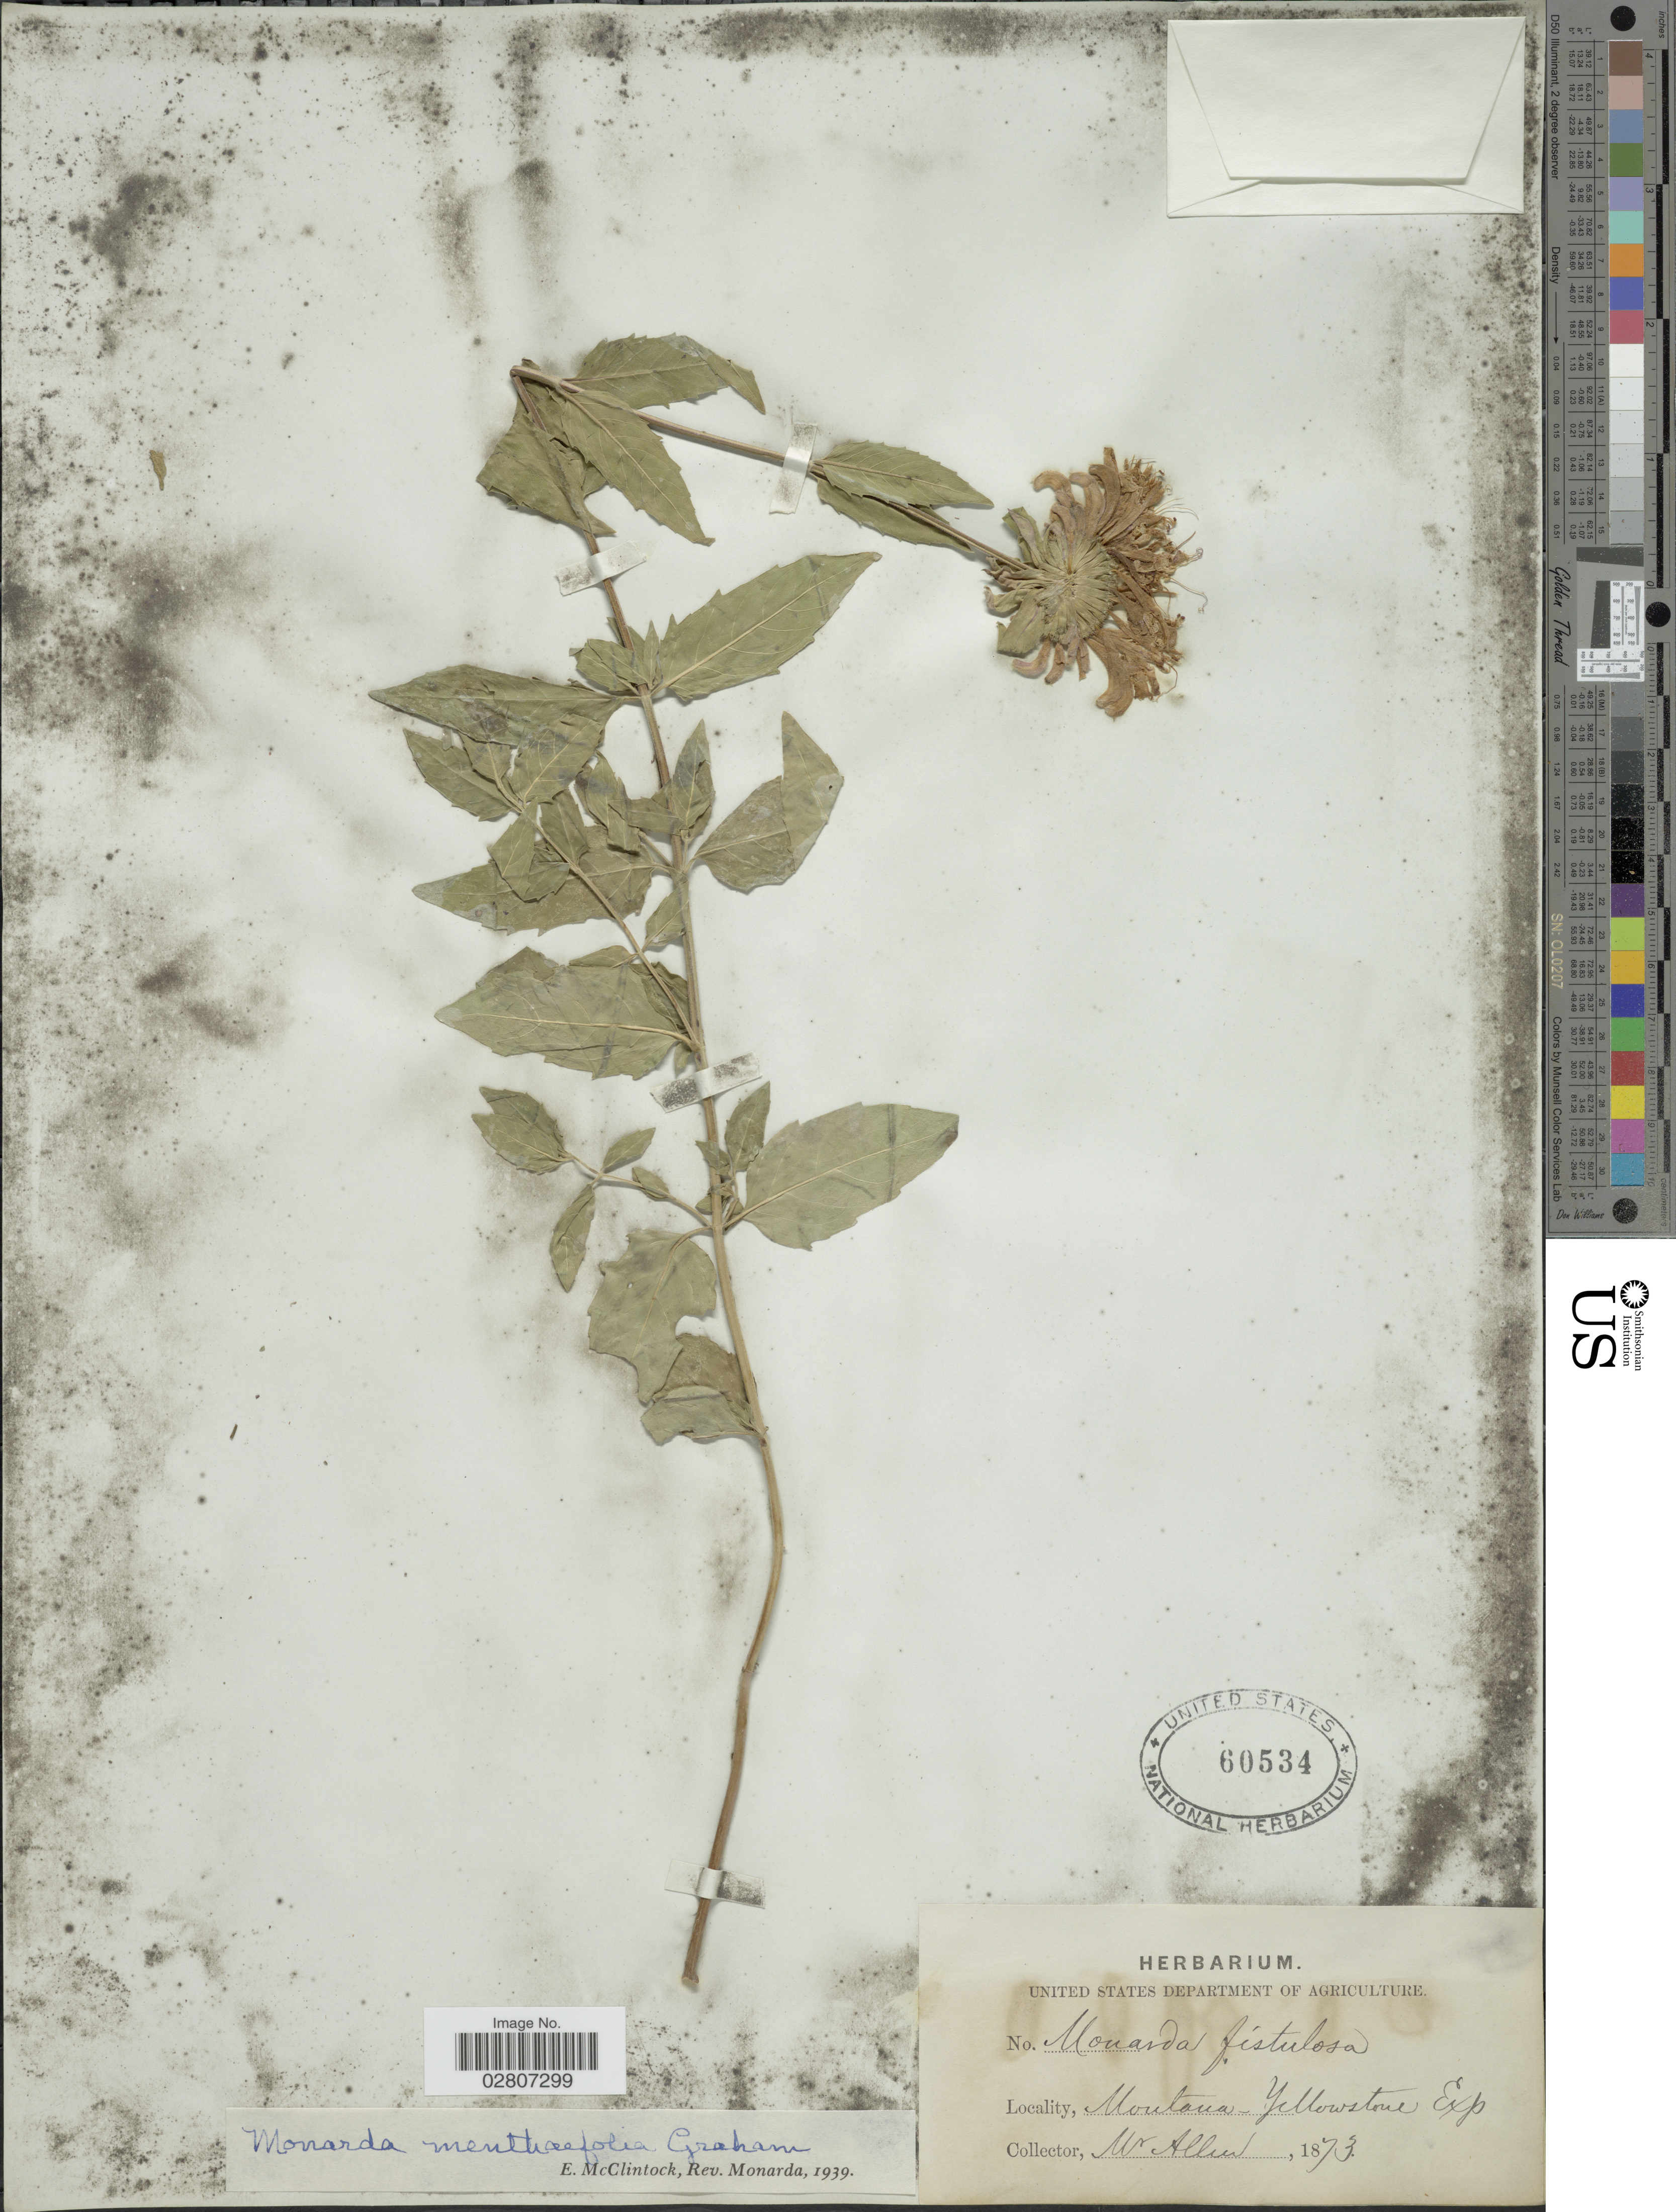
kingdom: Plantae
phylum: Tracheophyta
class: Magnoliopsida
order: Lamiales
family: Lamiaceae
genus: Monarda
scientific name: Monarda fistulosa var. menthifolia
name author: (Graham) Fernald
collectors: -- Allen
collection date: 1873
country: United States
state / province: Montana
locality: Montana - Yellowstone Exp.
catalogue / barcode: US 60534